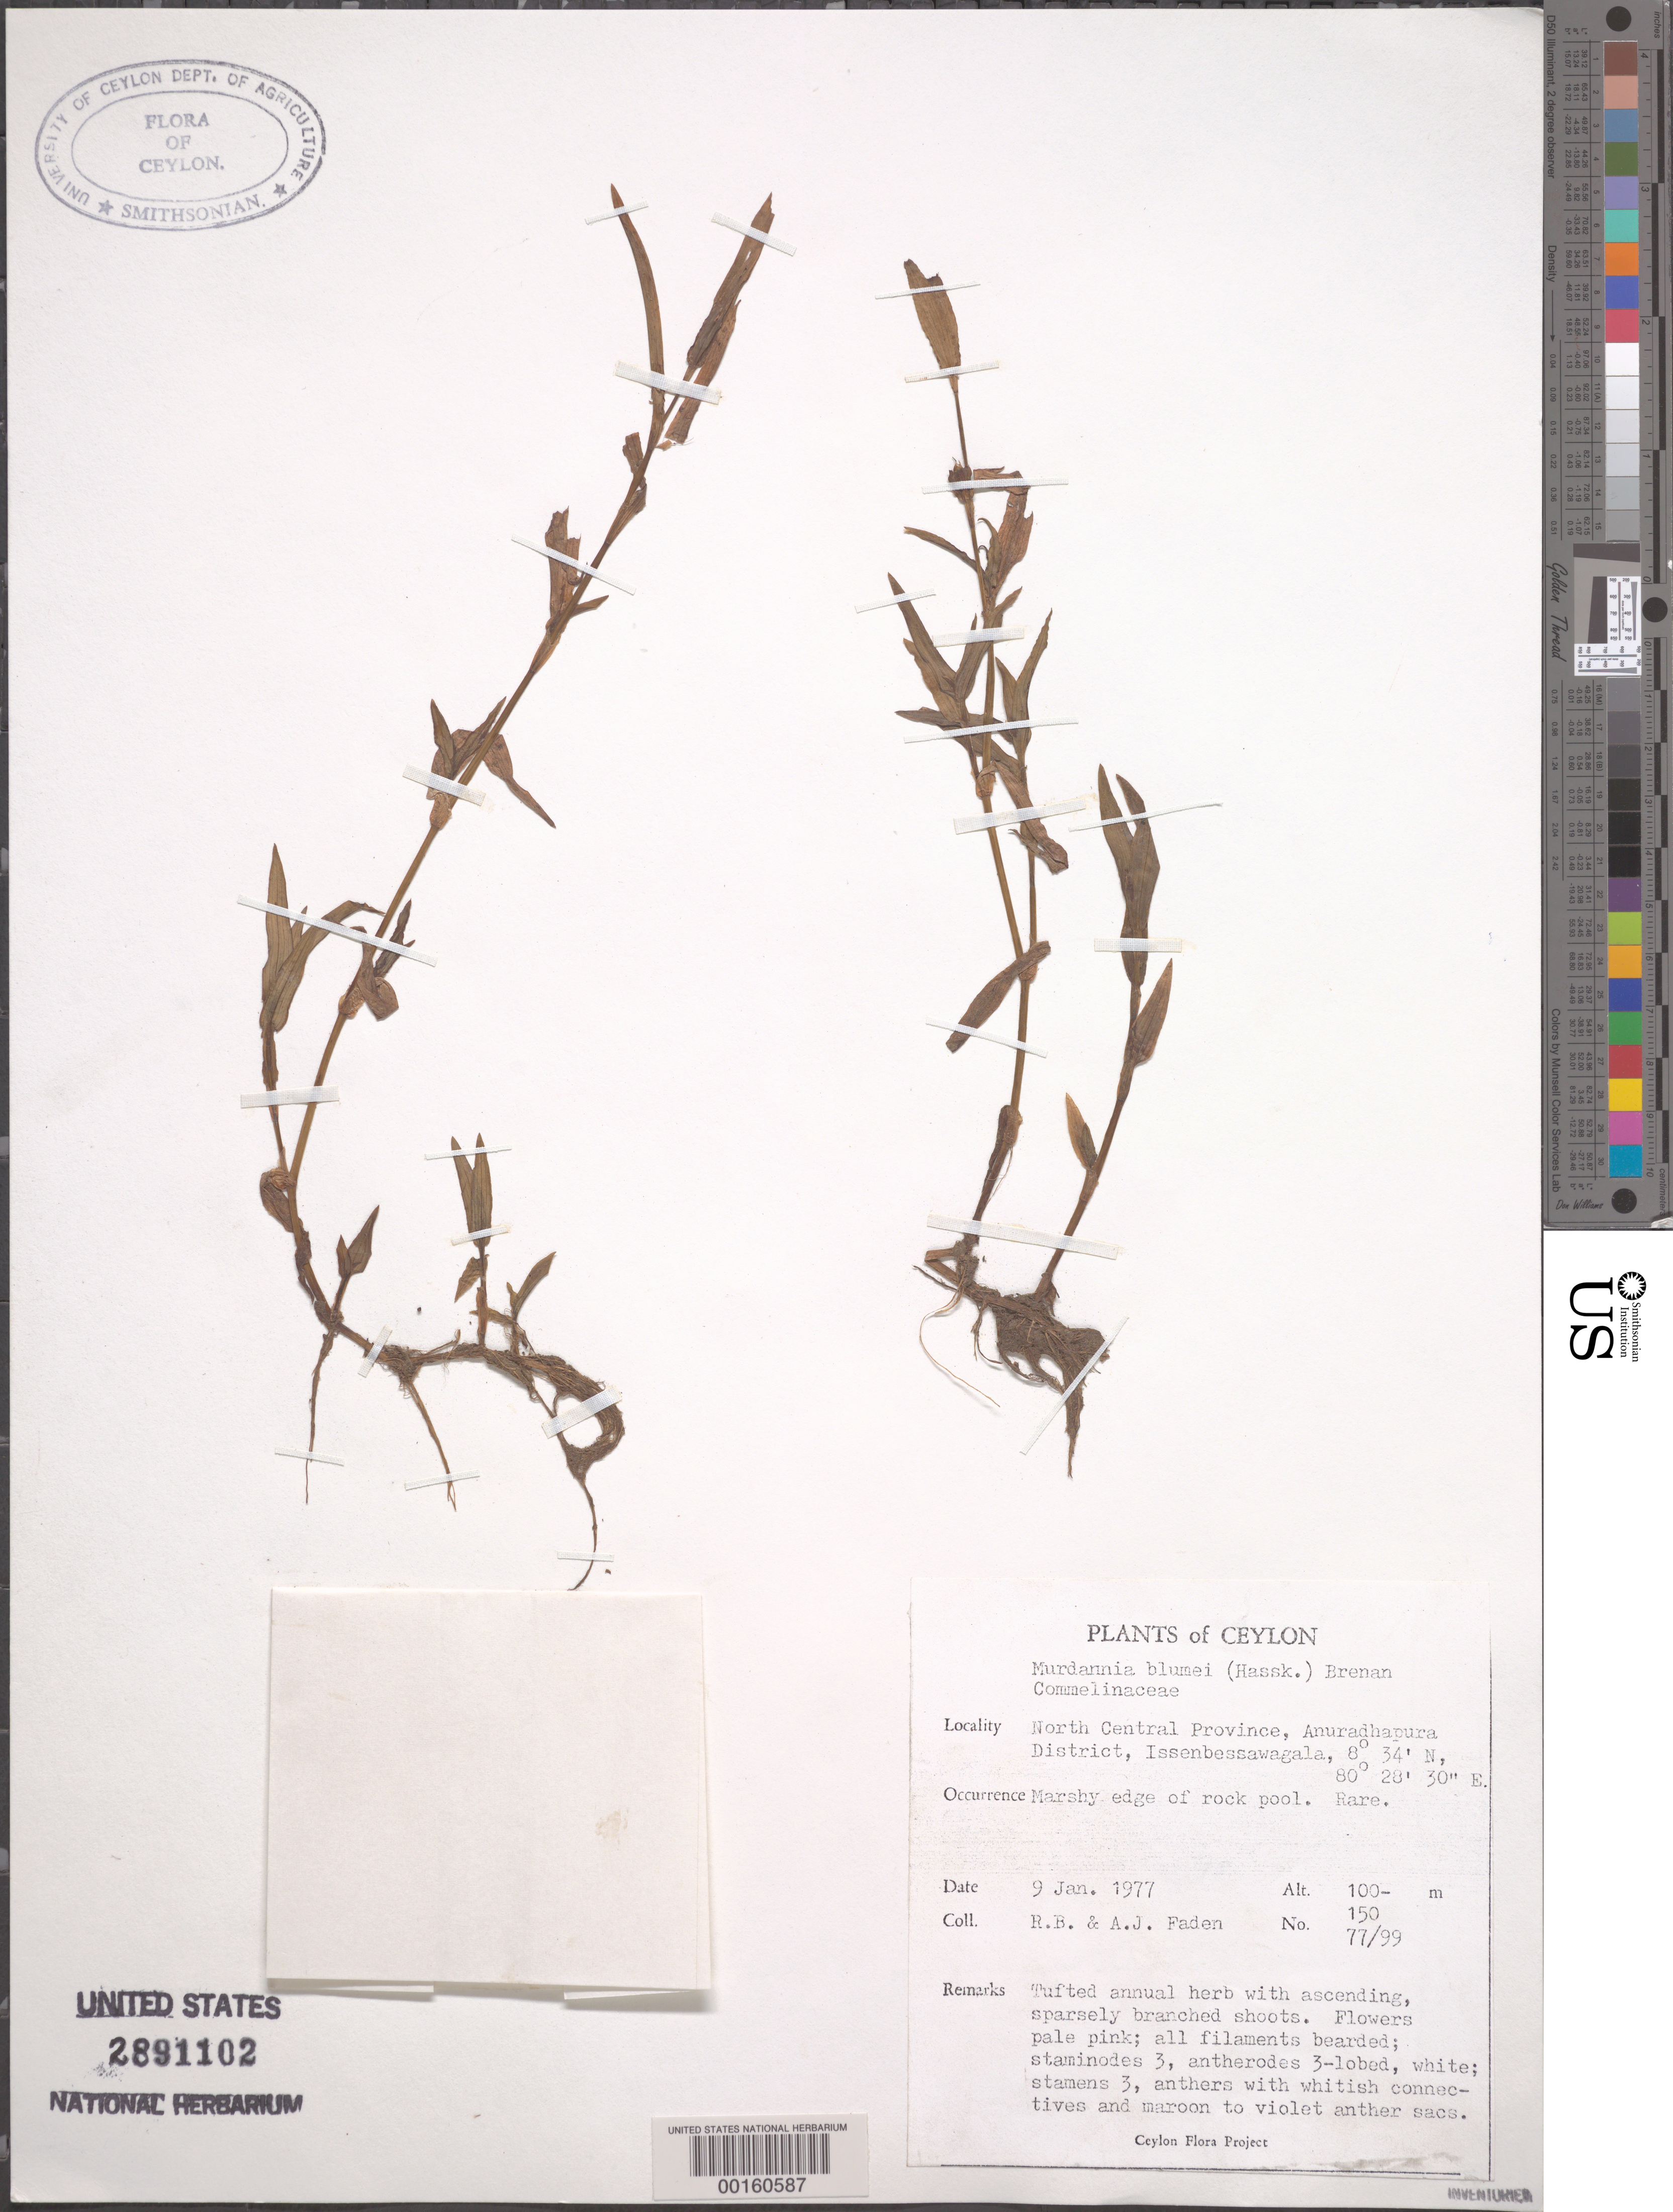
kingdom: Plantae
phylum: Tracheophyta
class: Liliopsida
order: Commelinales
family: Commelinaceae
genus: Murdannia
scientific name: Murdannia blumei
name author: (Hassk.) Brenan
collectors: R. B. Faden & A. J. Faden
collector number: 77/99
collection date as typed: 09 Jan 1977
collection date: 1977-01-09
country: Sri Lanka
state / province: North Central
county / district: Anuradhapura Dist.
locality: Issenbessawagala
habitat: Marshy edge of rock pool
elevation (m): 100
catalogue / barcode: US 2891102